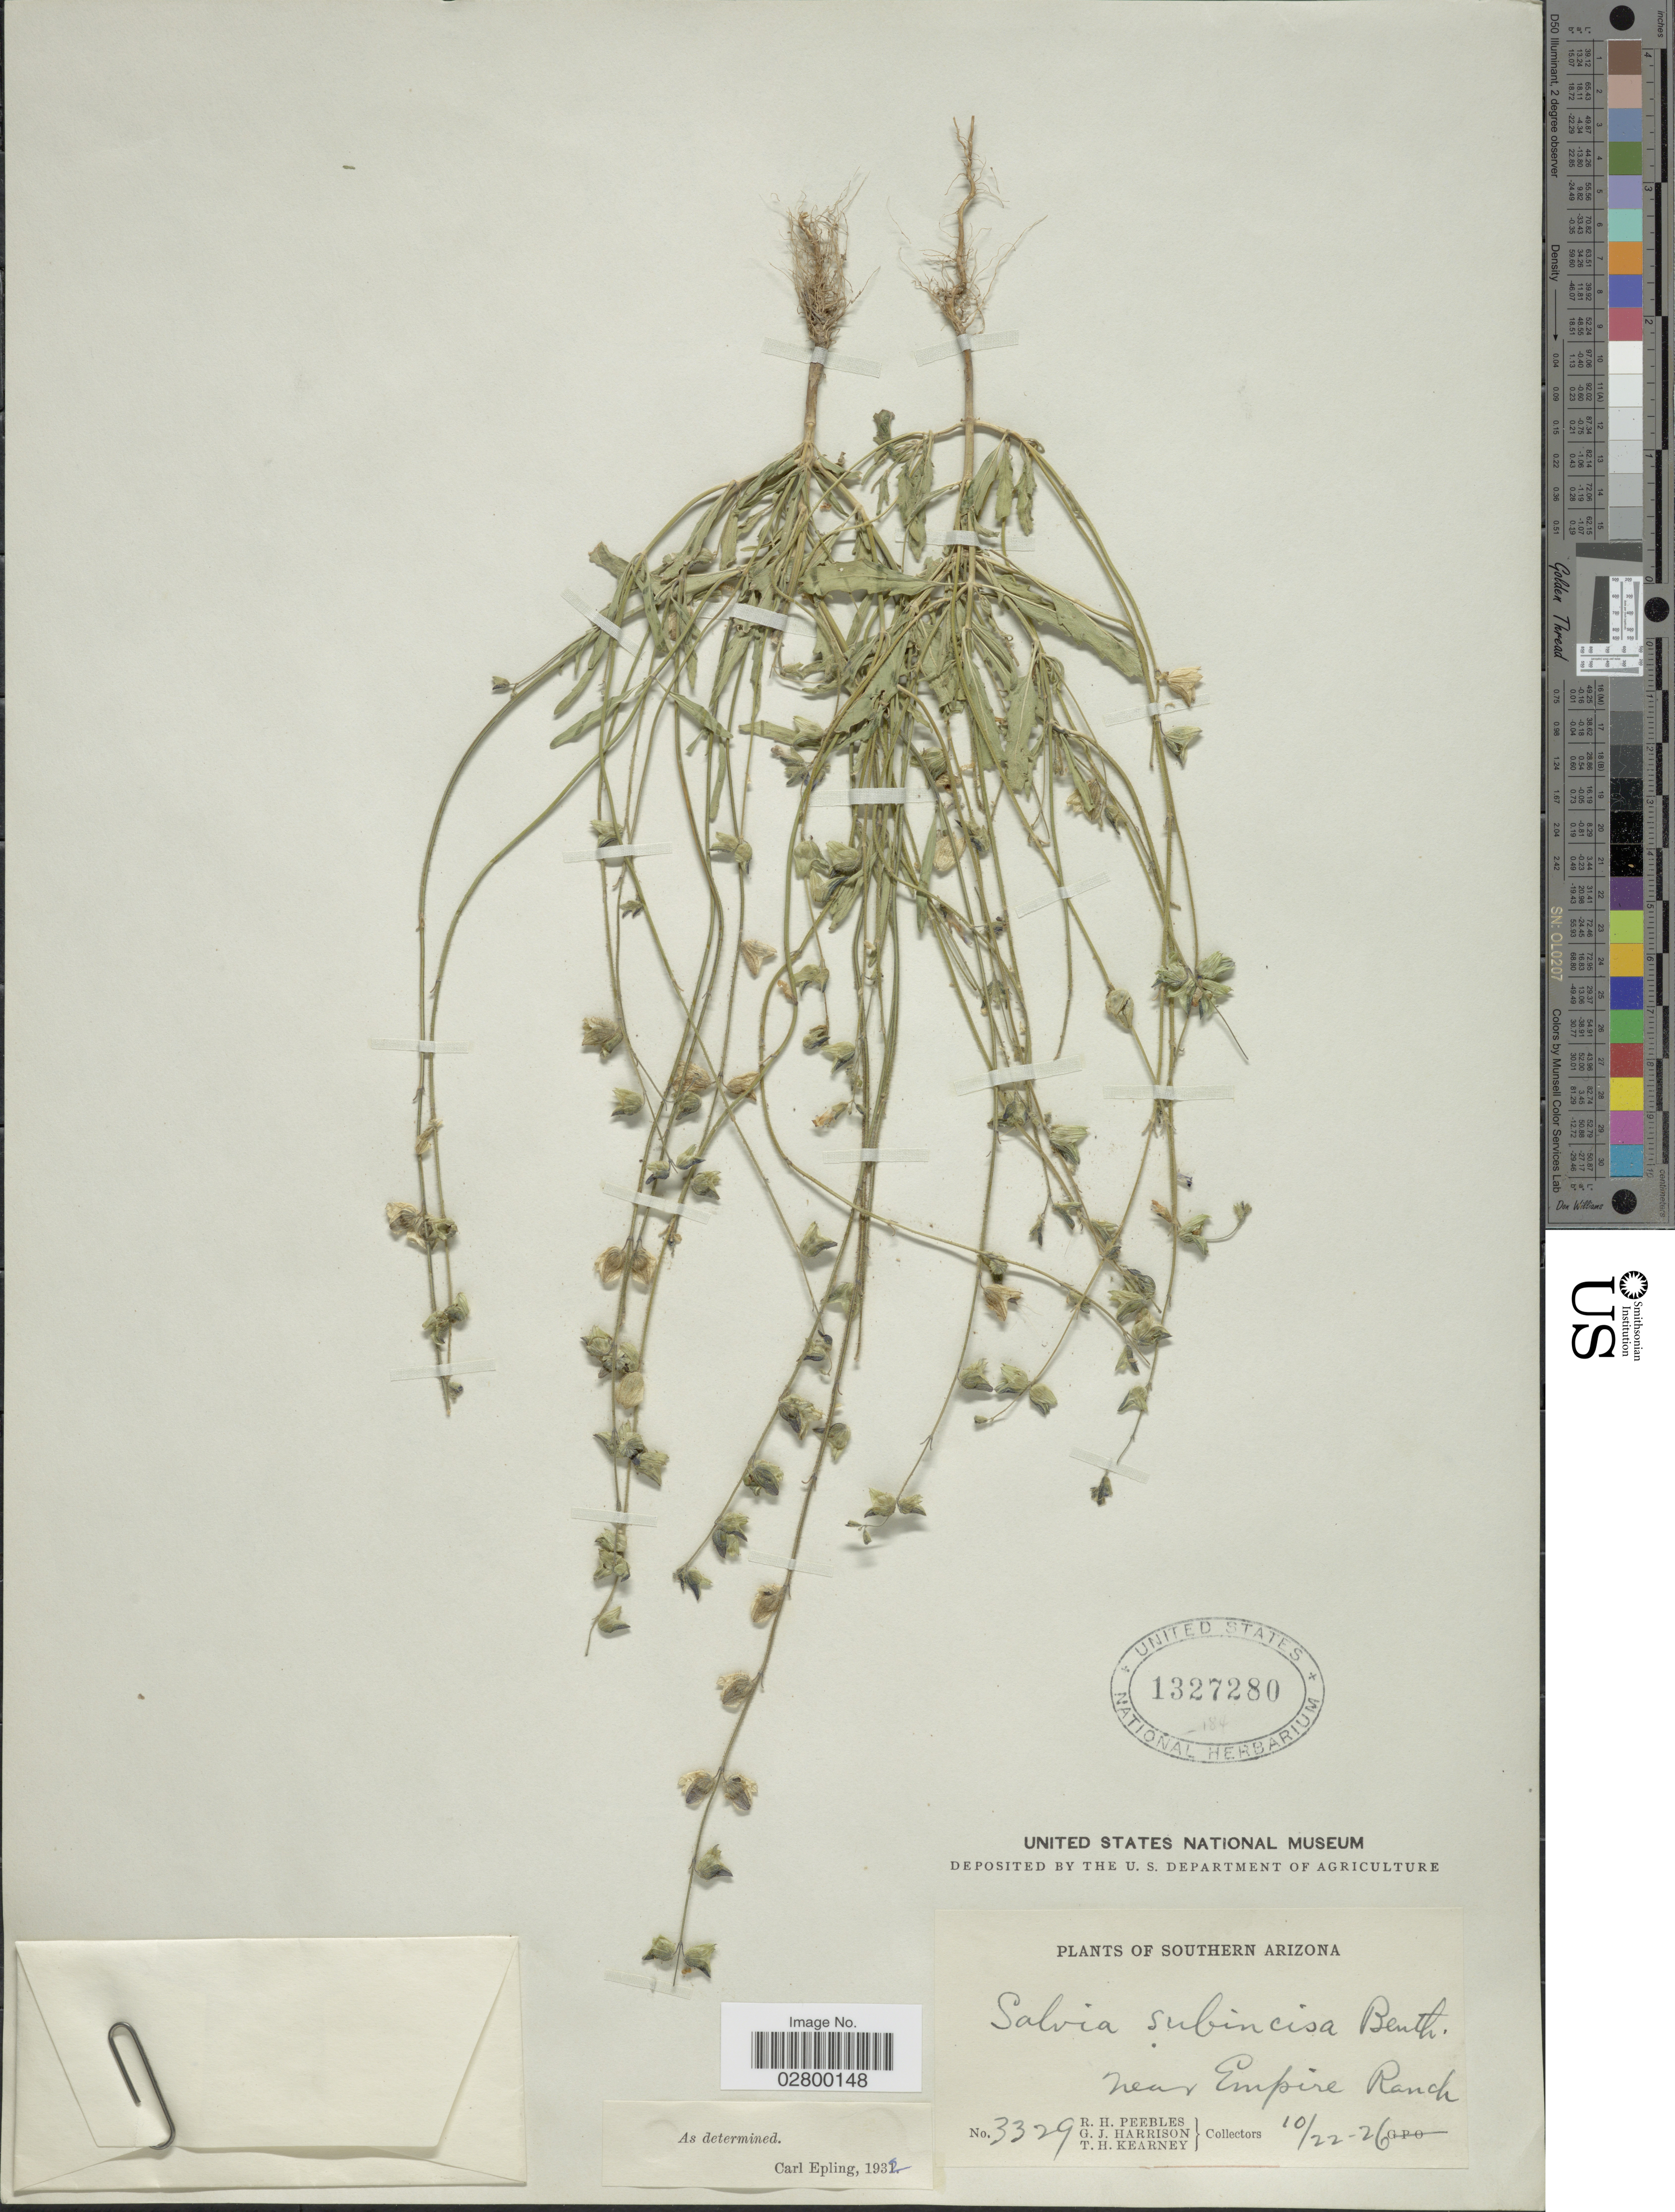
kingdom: Plantae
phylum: Tracheophyta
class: Magnoliopsida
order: Lamiales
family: Lamiaceae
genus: Salvia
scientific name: Salvia subincisa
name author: Benth.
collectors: R. H. Peebles, G. J. Harrison & T. H. Kearney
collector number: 3329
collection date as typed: Transcribed d/m/y: 22/10/26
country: United States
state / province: Arizona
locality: Southern Arizona, Near Empire Ranch.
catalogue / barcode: US 1327280